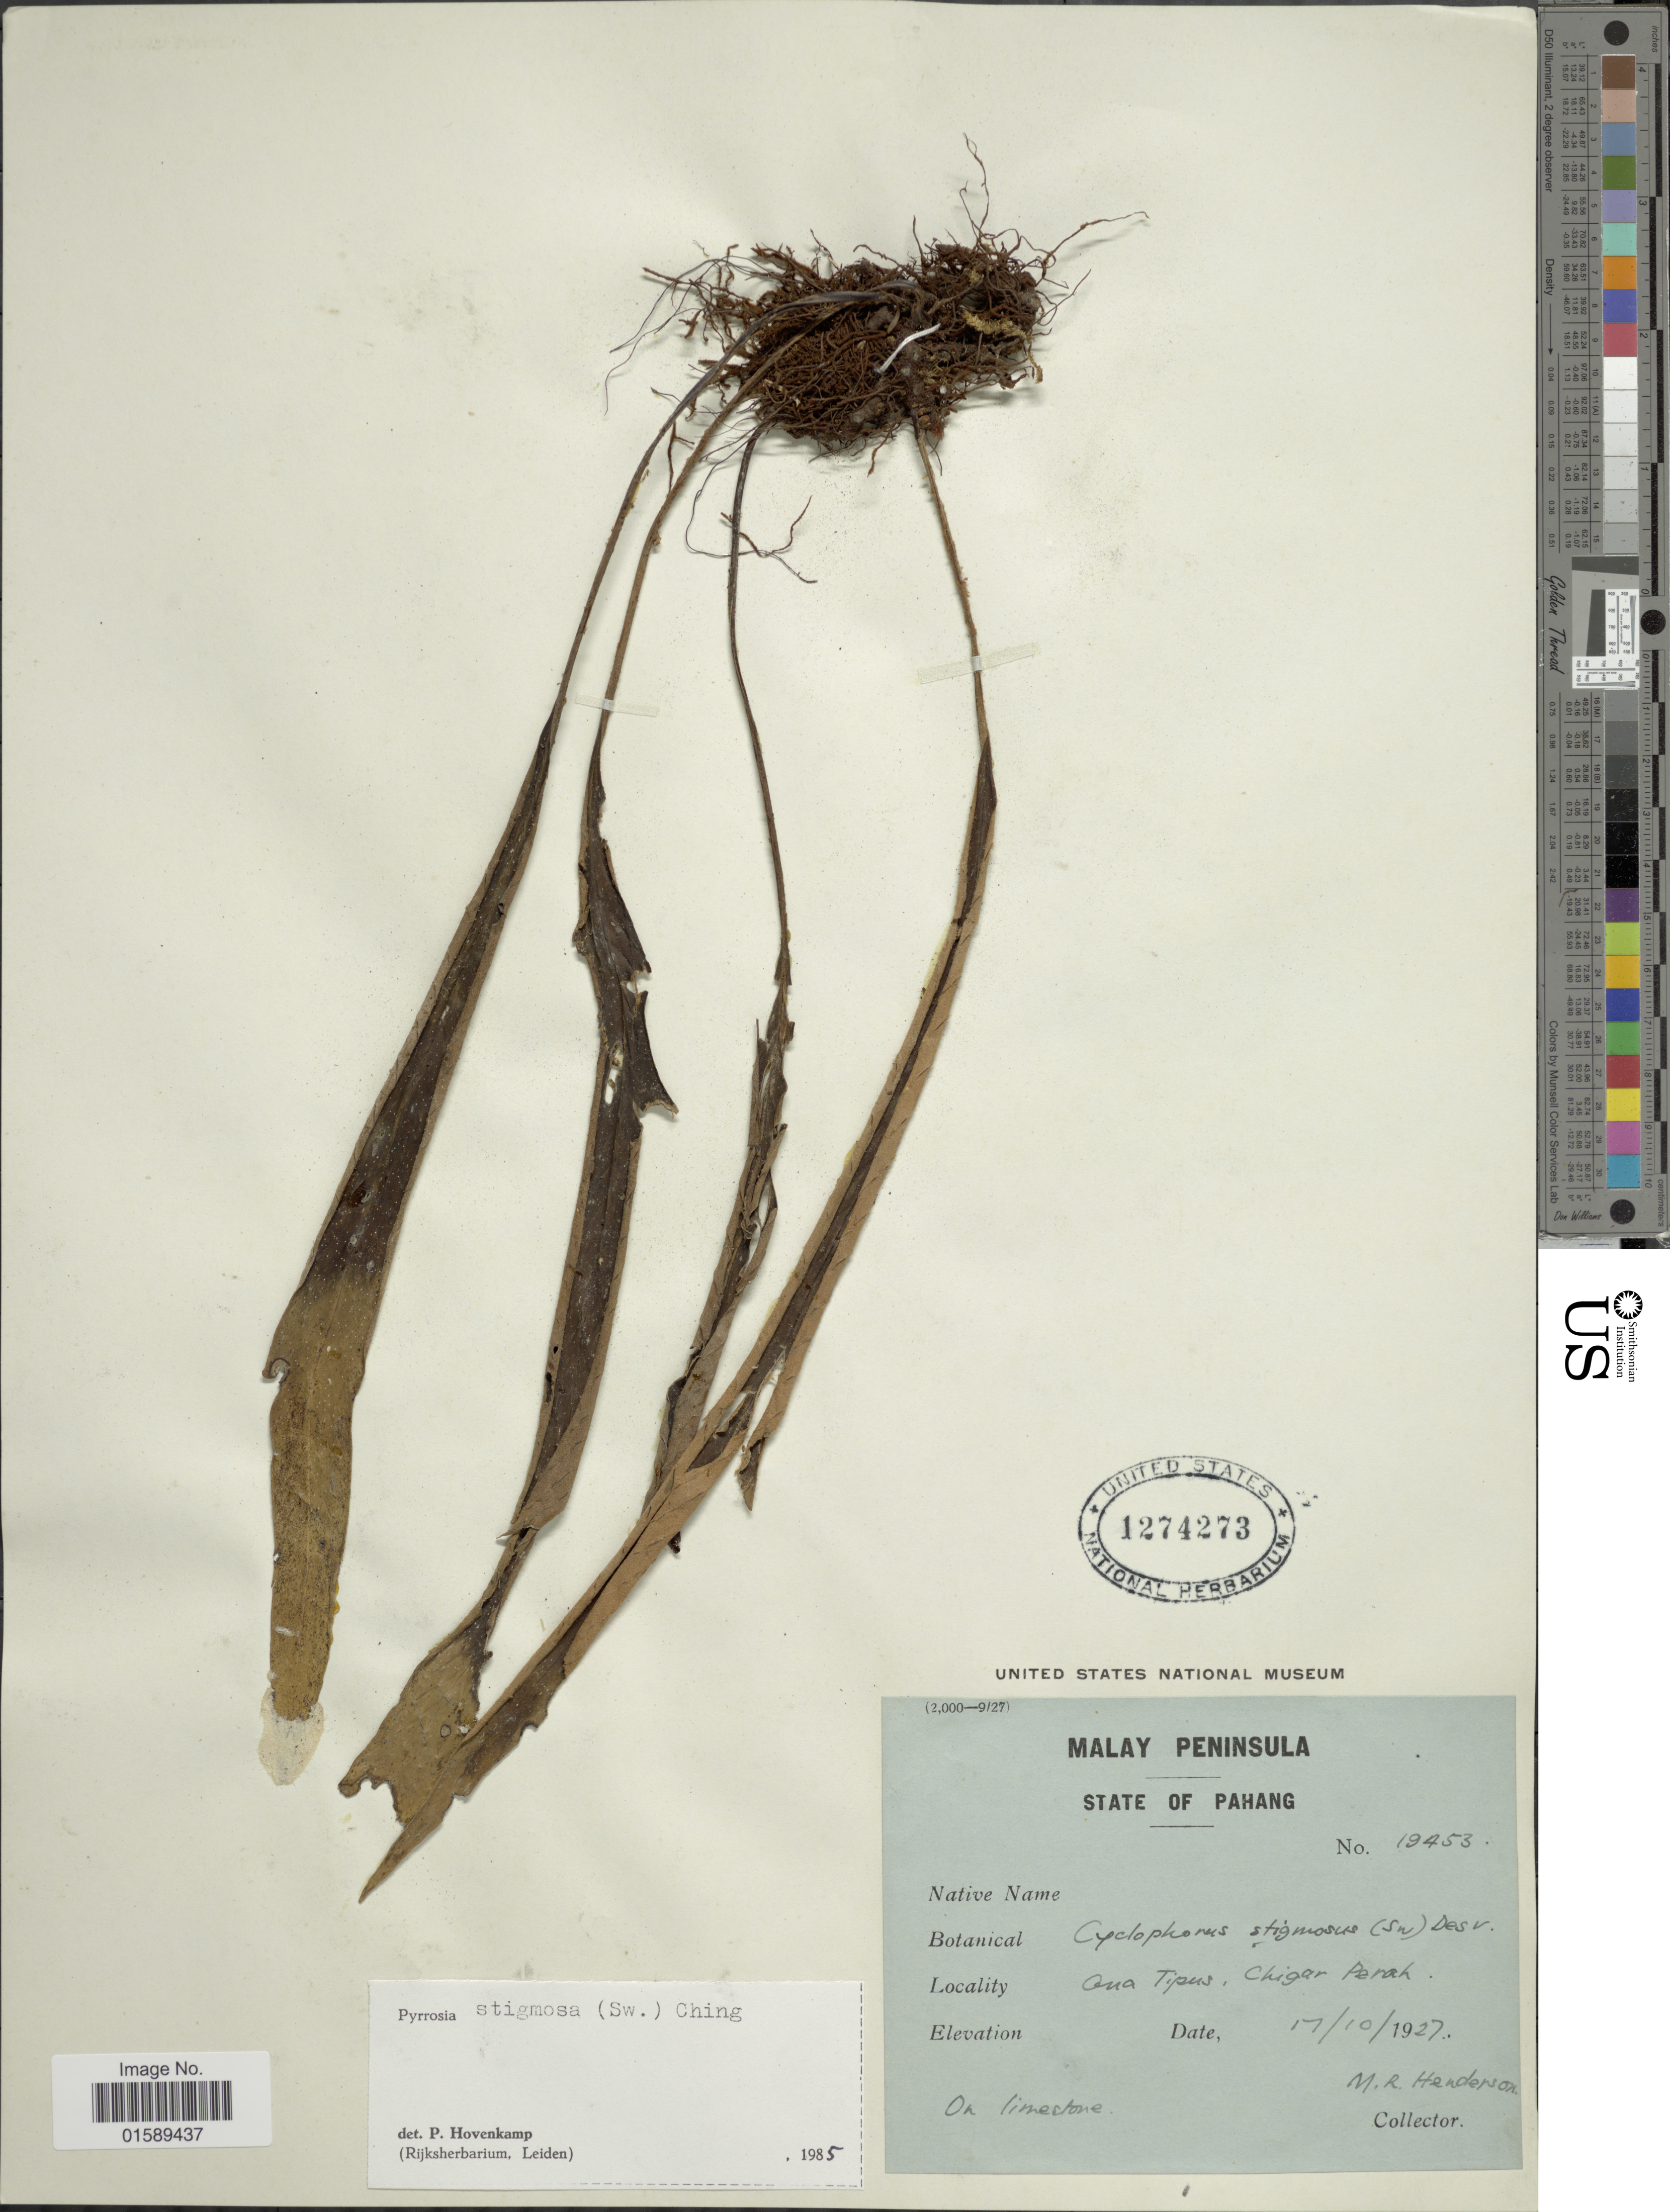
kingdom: Plantae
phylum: Tracheophyta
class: Polypodiopsida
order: Polypodiales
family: Polypodiaceae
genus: Pyrrosia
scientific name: Pyrrosia stigmosa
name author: (Sw.) Ching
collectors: M. Henderson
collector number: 19453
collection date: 1927-10-17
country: Malaysia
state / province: Pahang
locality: Malay Peninsula, State of Pahang. Ona Tipus, Chigar Perak. [interpreted]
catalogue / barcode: US 1274273